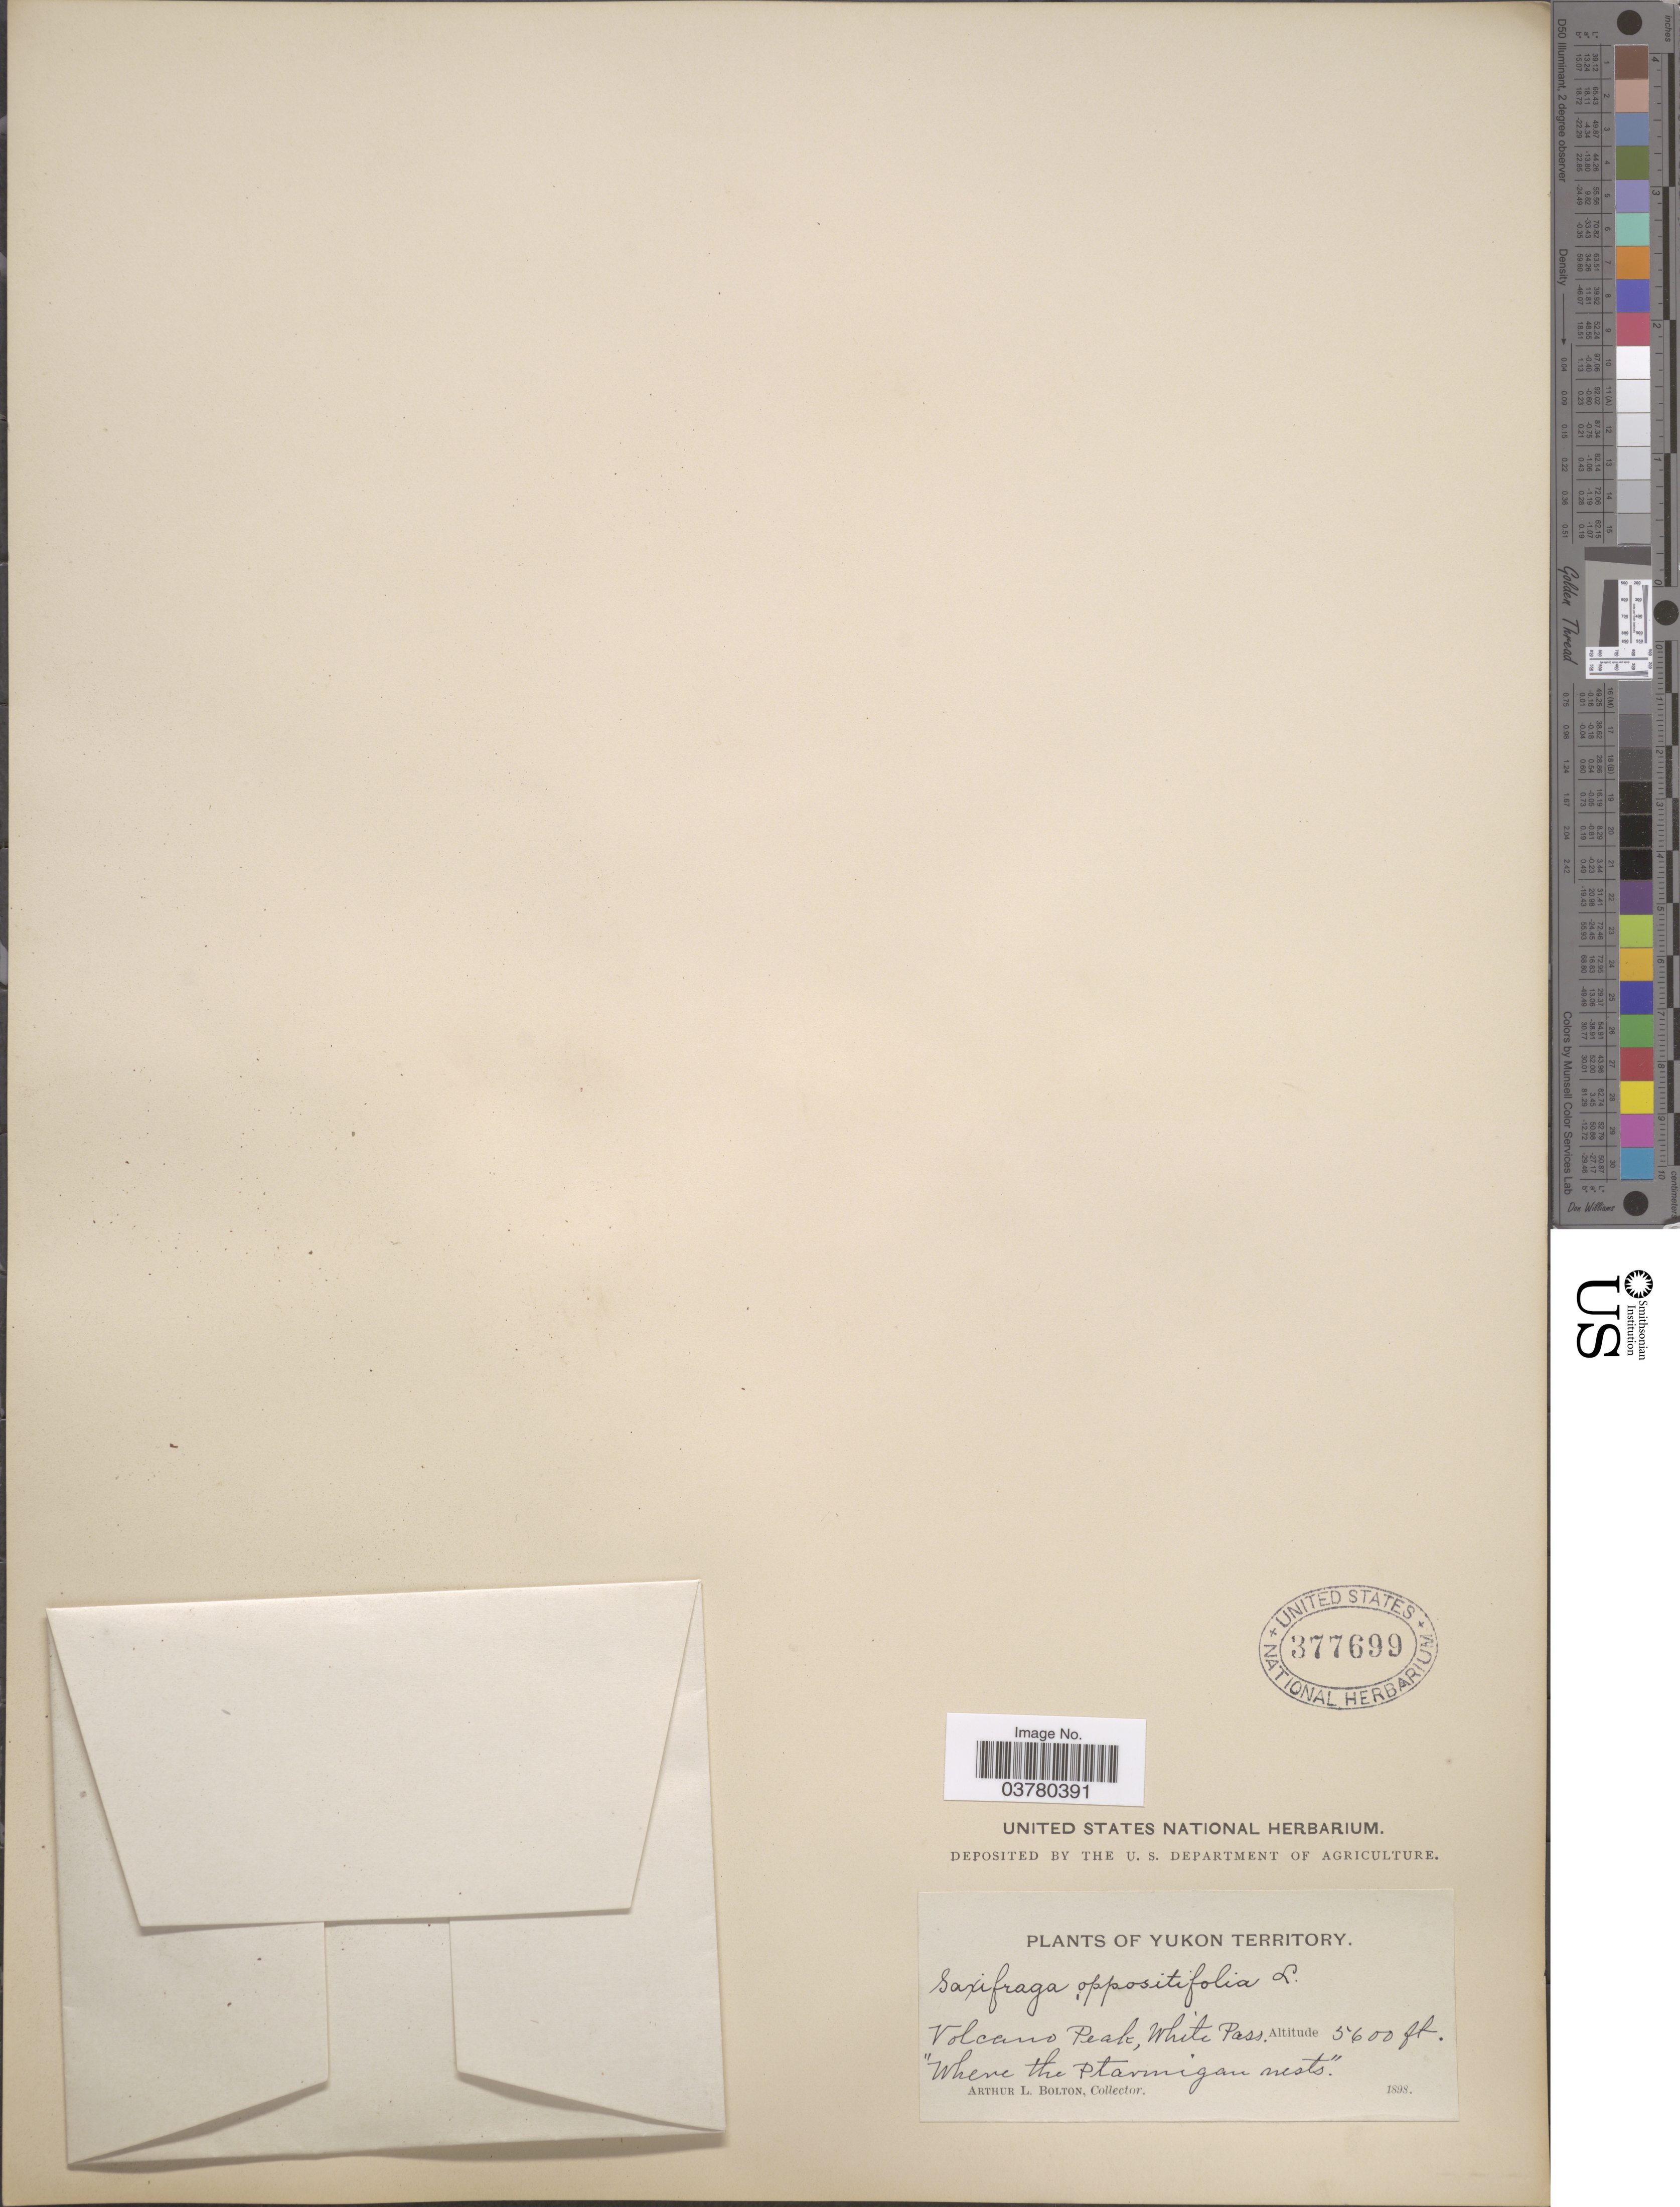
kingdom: Plantae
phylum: Tracheophyta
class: Magnoliopsida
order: Saxifragales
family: Saxifragaceae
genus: Saxifraga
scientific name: Saxifraga oppositifolia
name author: L.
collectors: A. Bolton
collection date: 1898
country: Canada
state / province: Yukon Territory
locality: Volcano Peak, White Pass.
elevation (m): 1707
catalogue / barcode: US 377699